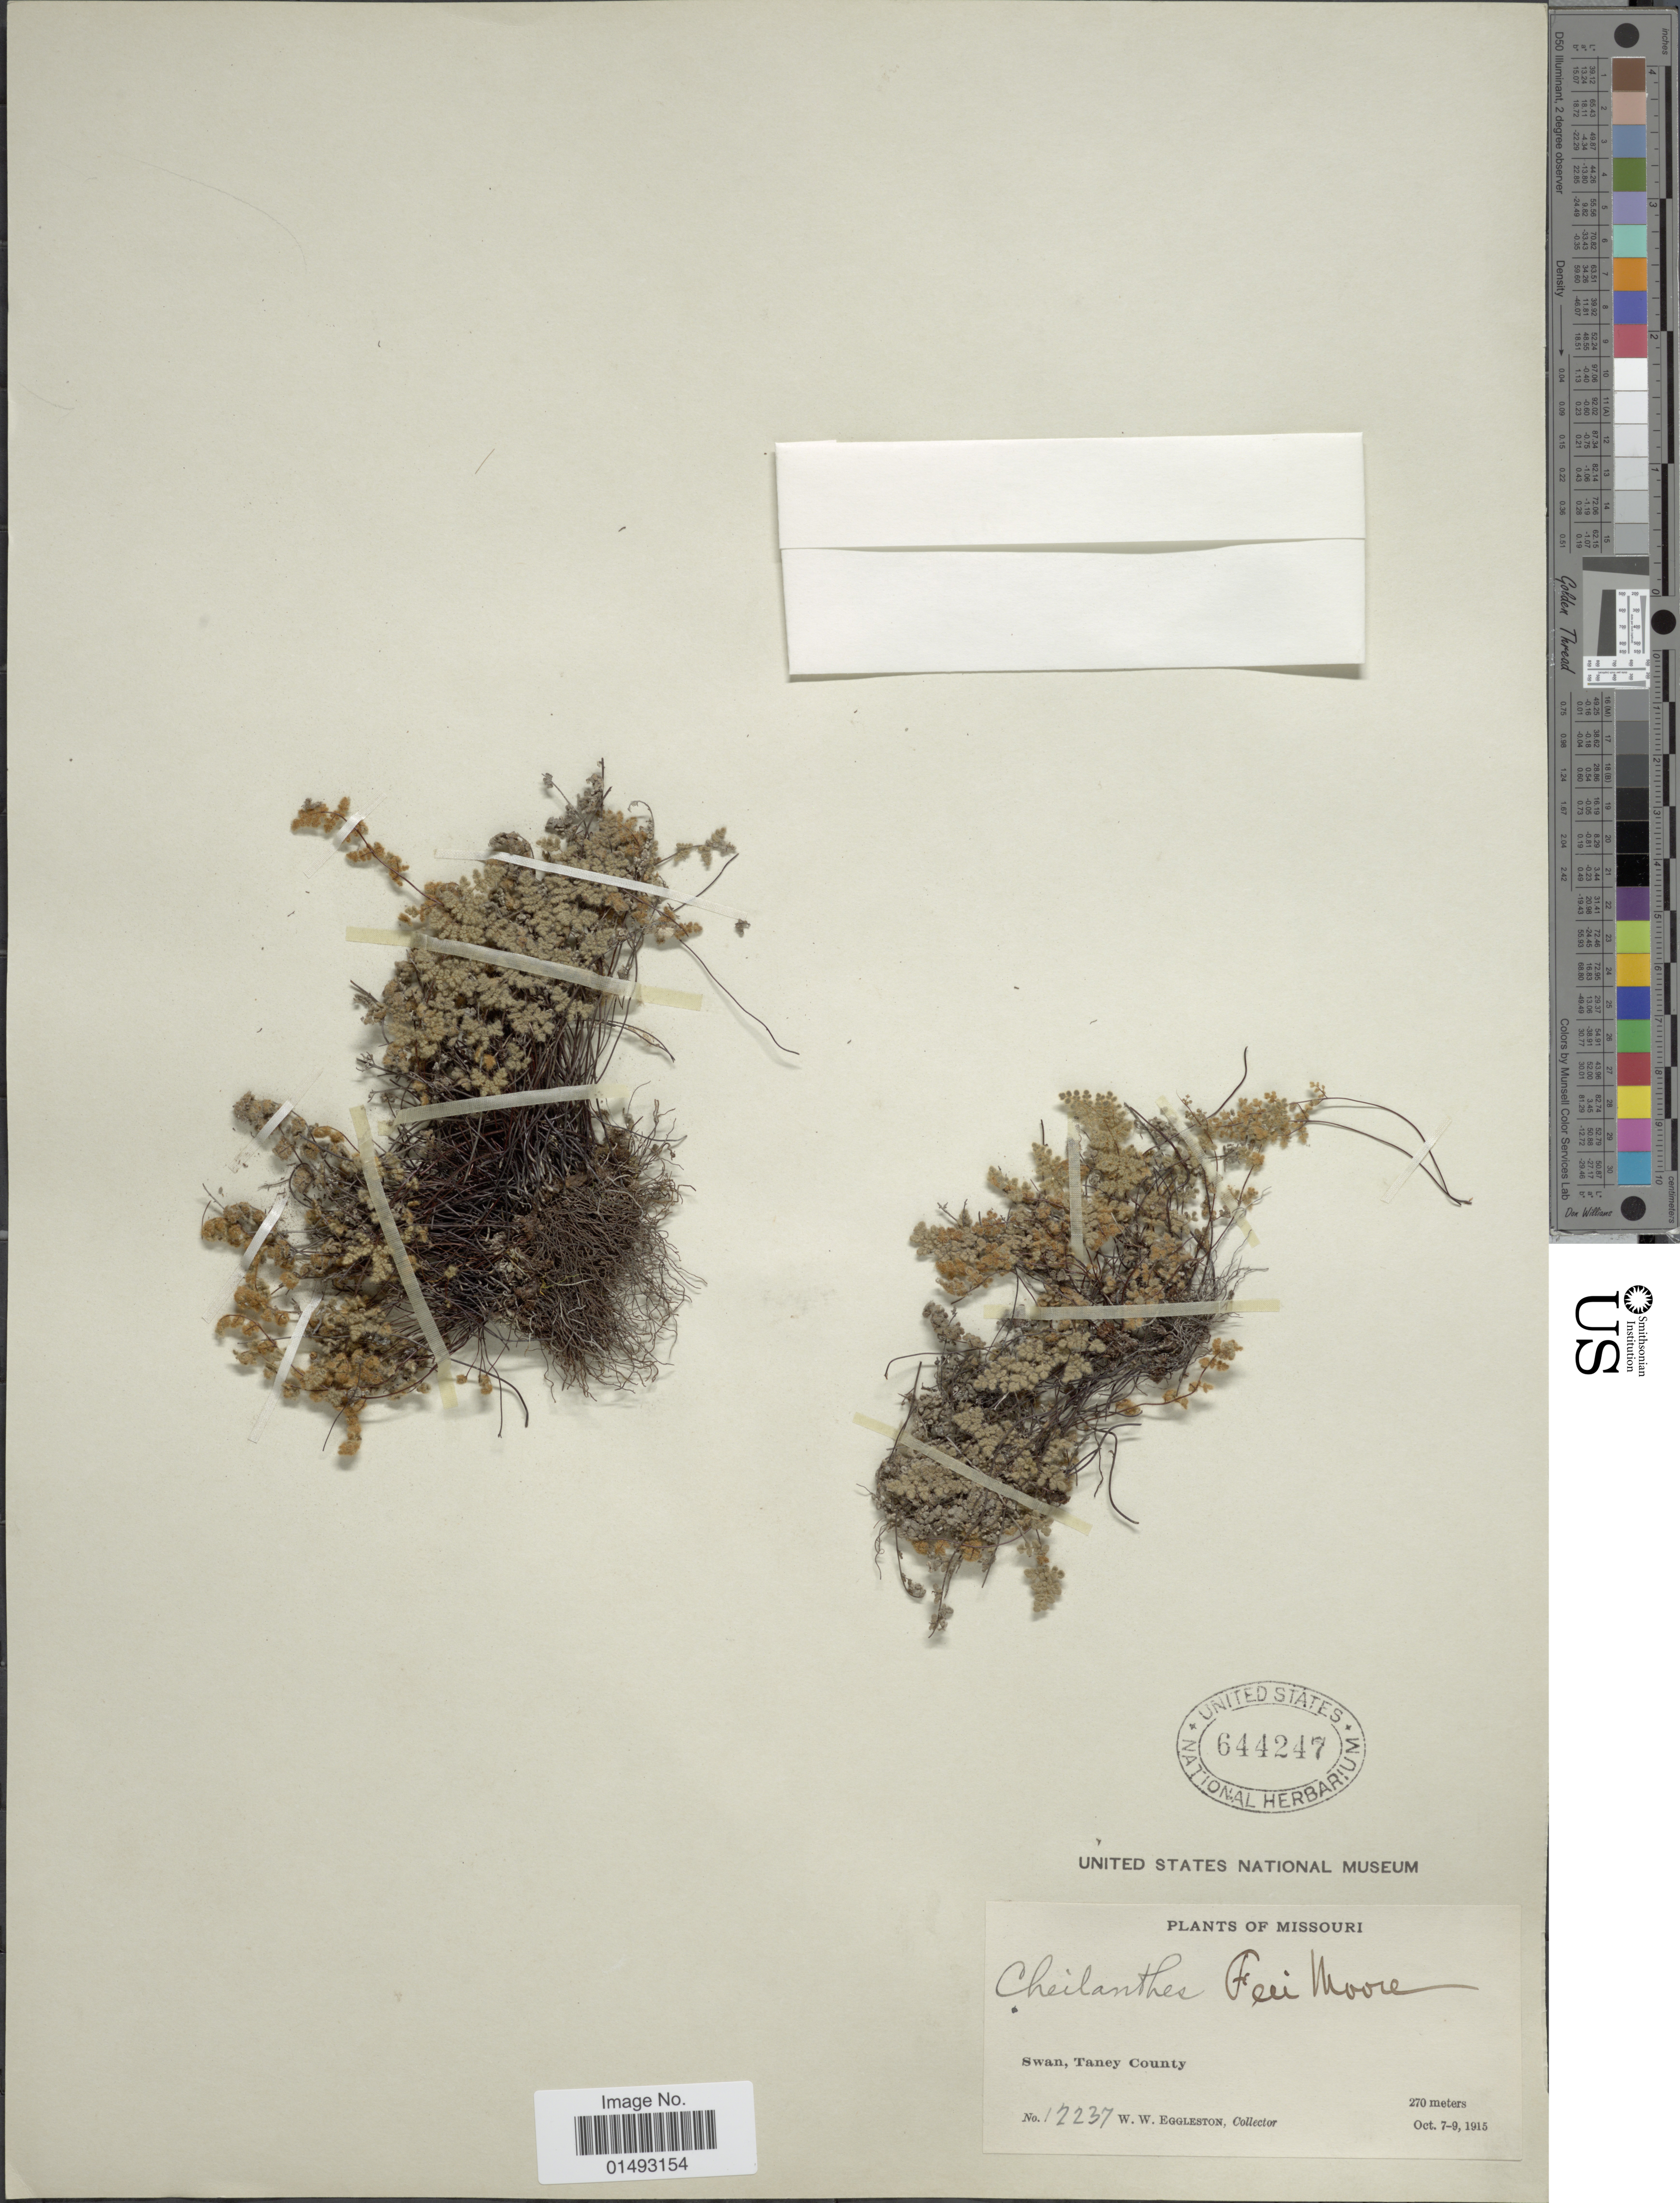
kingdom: Plantae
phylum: Tracheophyta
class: Polypodiopsida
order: Polypodiales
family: Pteridaceae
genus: Myriopteris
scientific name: Myriopteris gracilis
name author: Fée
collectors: W. W. Eggleston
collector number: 12237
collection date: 1915-10-07/1915-10-09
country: United States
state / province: Missouri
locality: Swan, Taney County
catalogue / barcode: US 644247